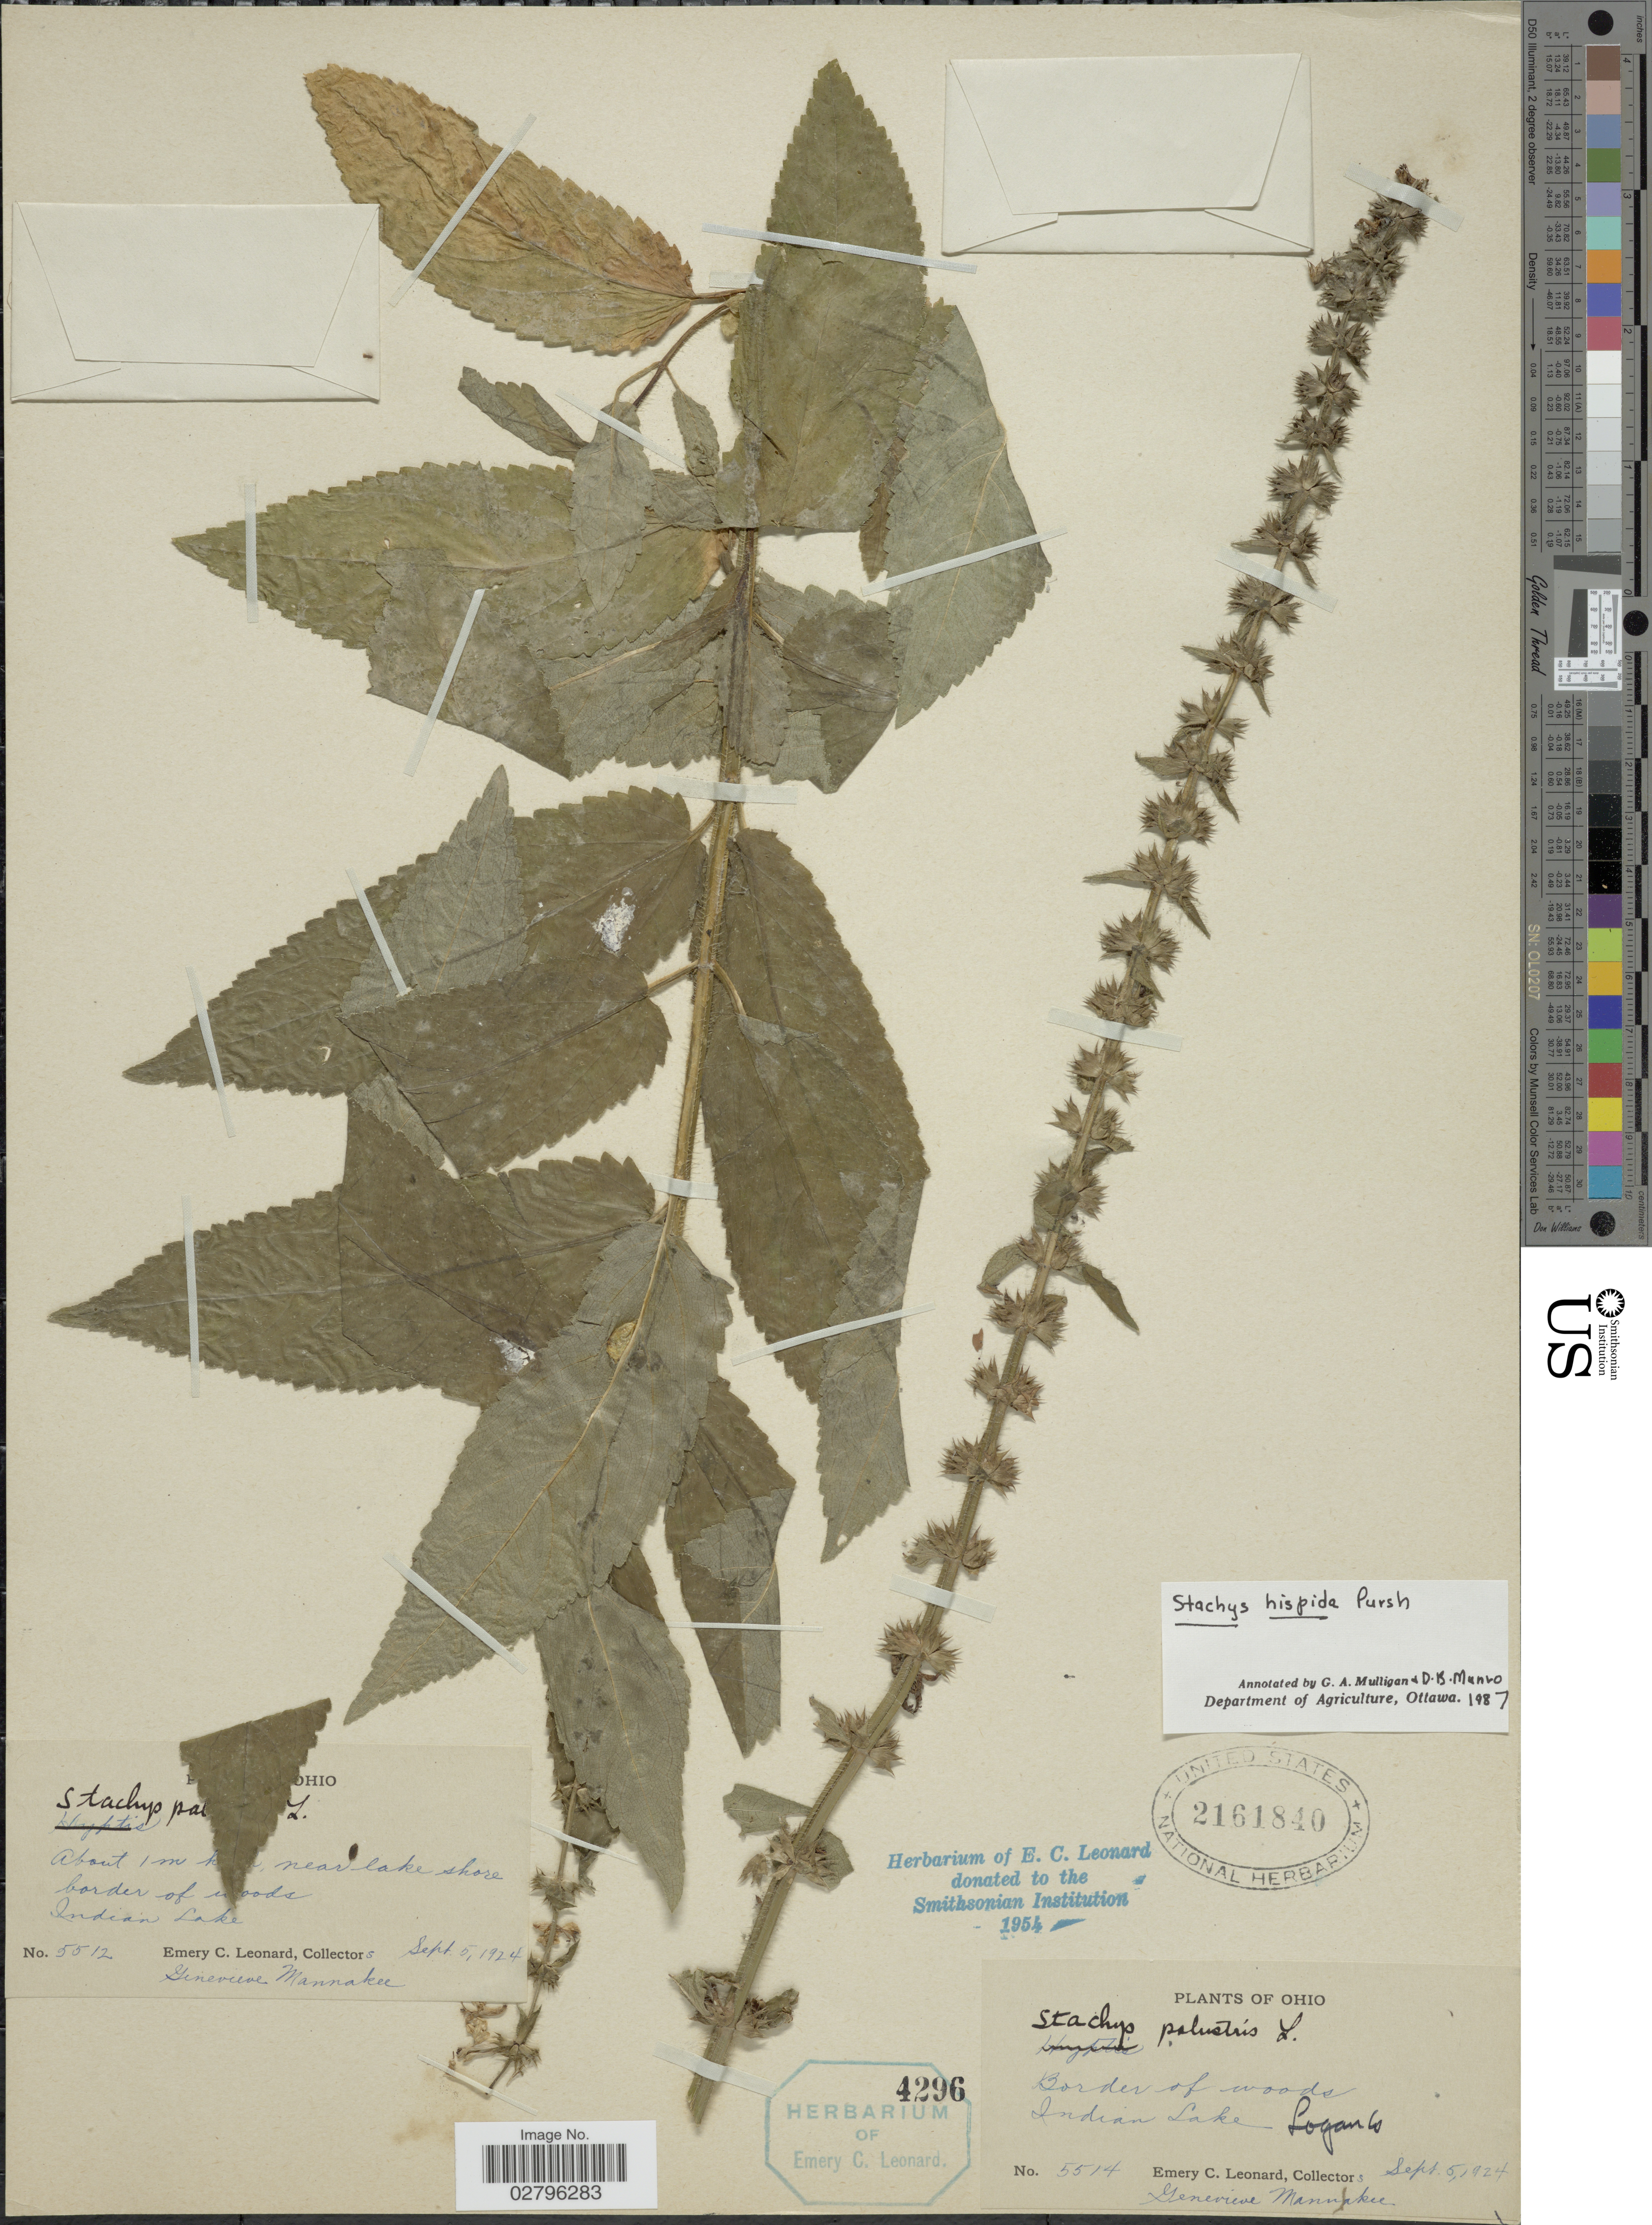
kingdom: Plantae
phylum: Tracheophyta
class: Magnoliopsida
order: Lamiales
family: Lamiaceae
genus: Stachys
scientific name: Stachys hispida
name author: Pursh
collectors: E. C. Leonard & G. Mannakee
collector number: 5514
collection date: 1924-09-05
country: United States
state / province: Ohio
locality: Border of woods, Indian Lake, Logan Co.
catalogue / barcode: US 2161840